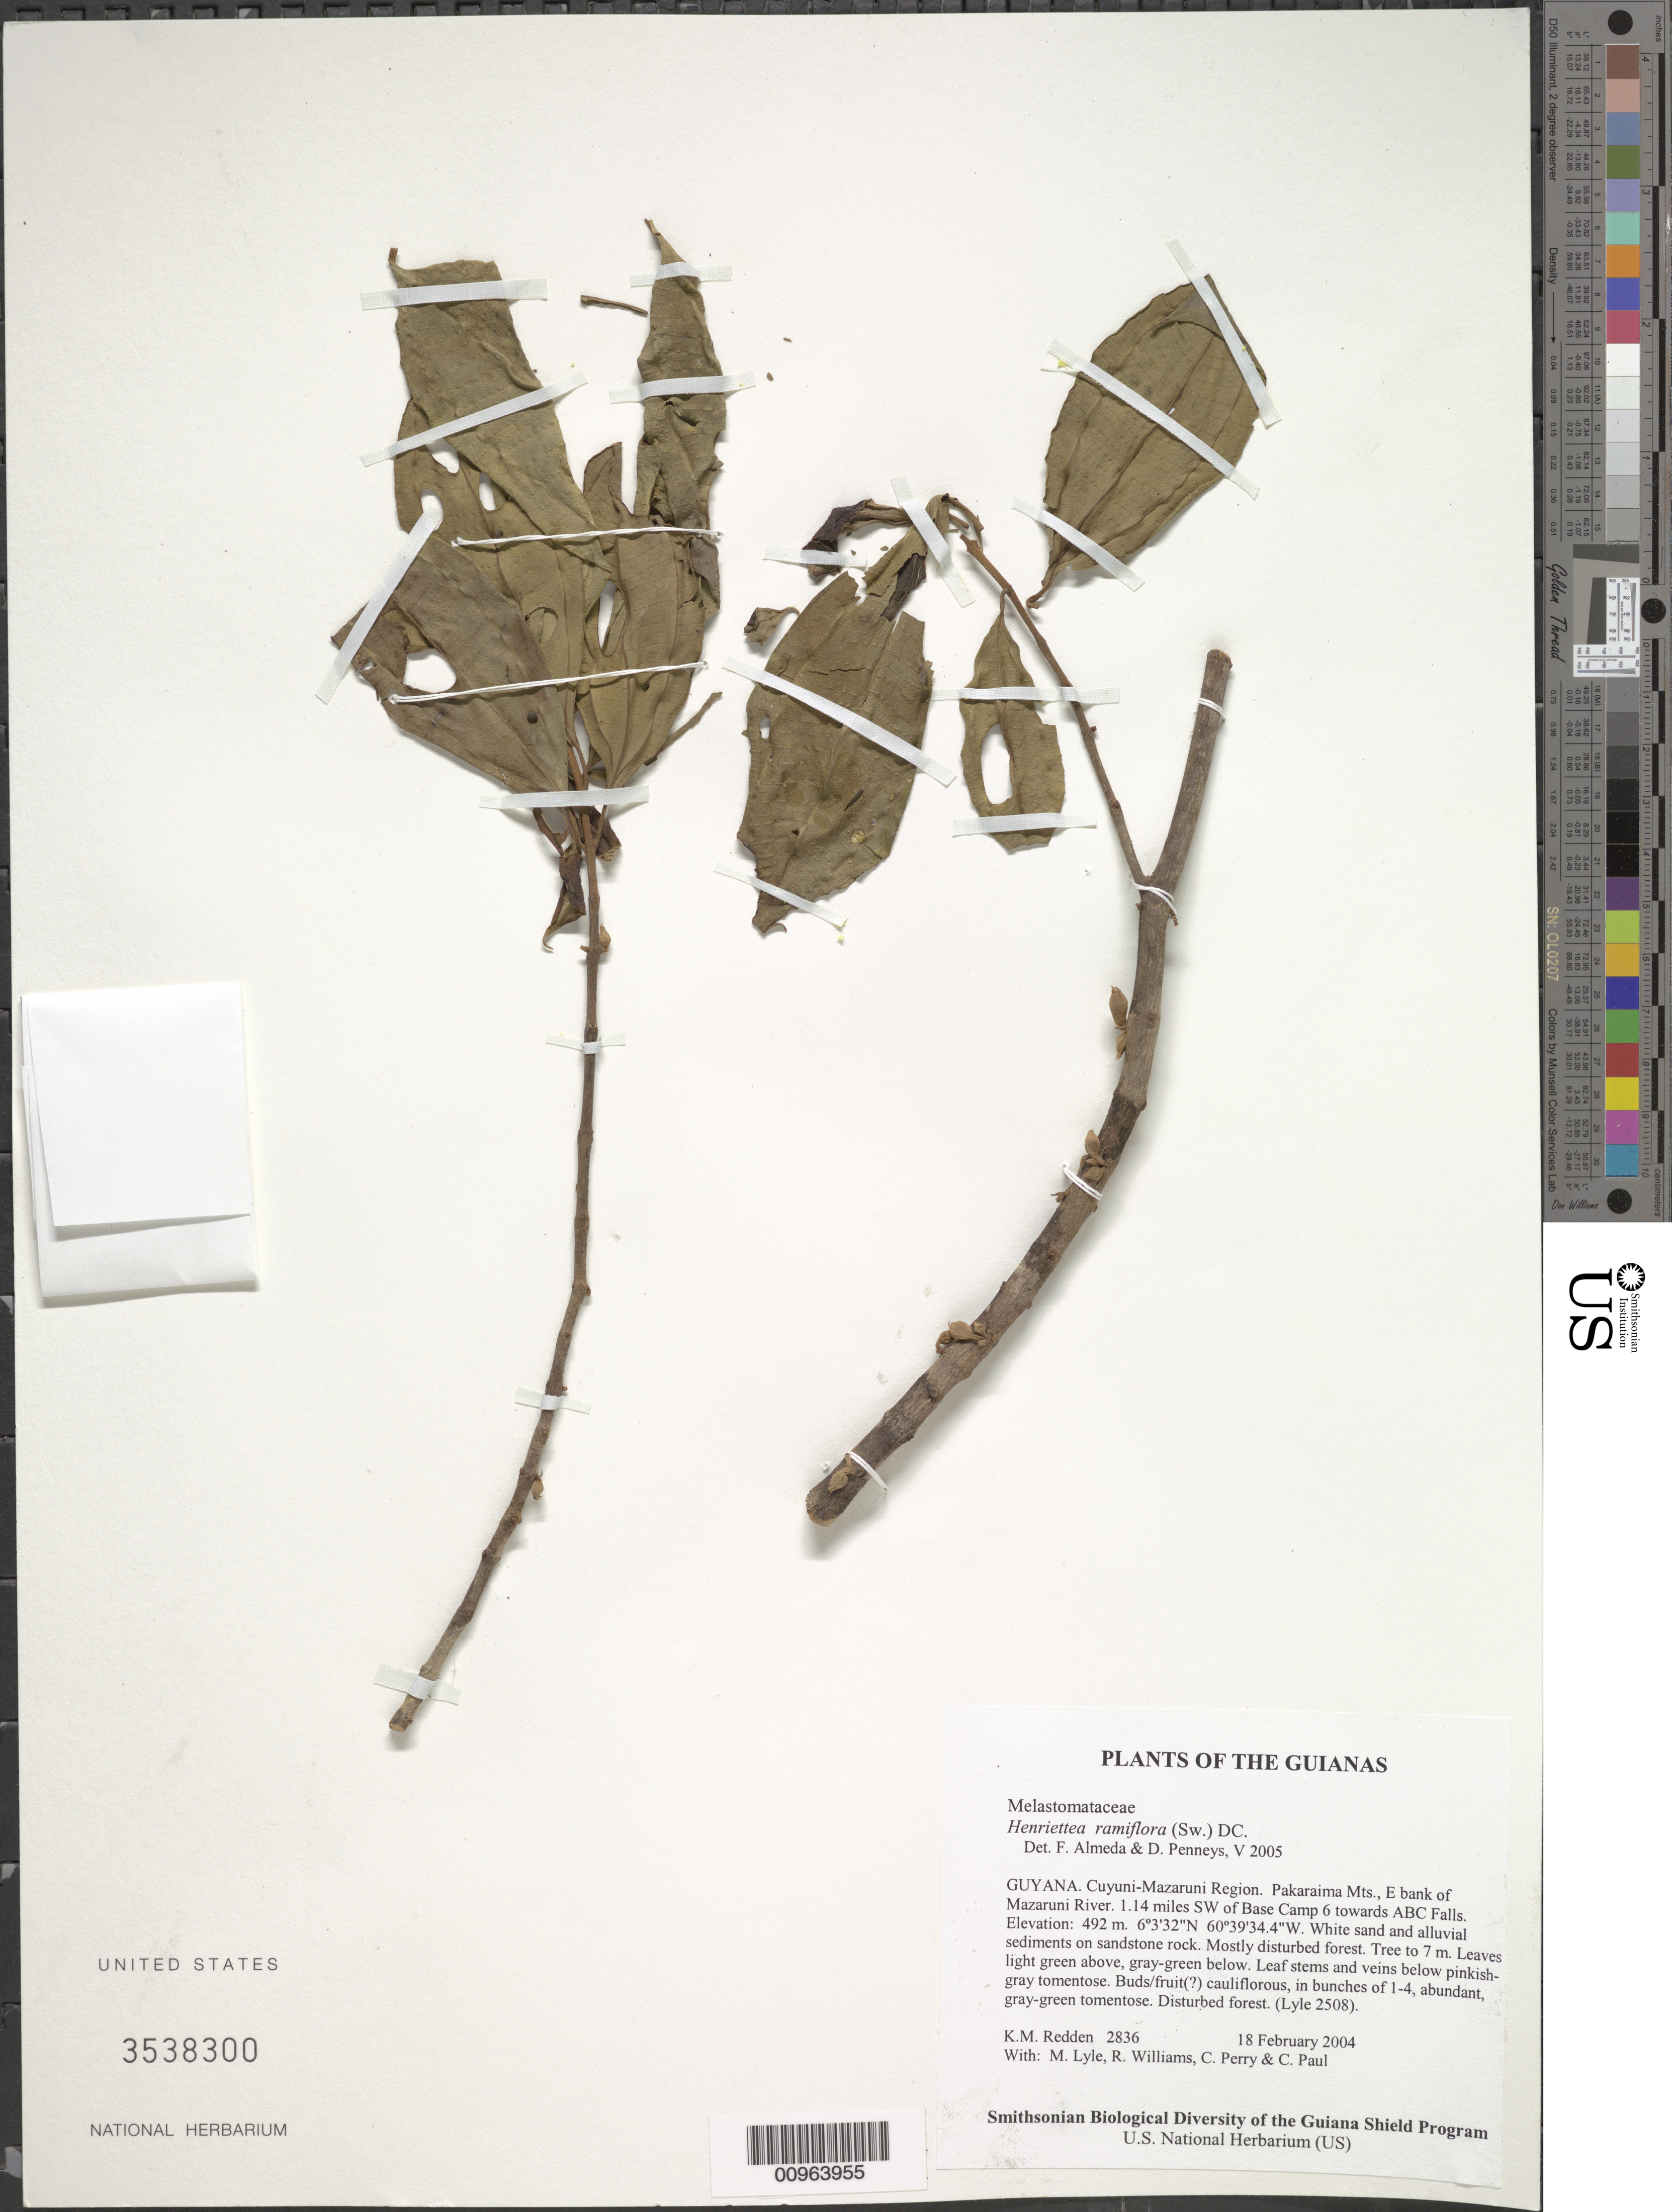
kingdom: Plantae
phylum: Tracheophyta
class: Magnoliopsida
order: Myrtales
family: Melastomataceae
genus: Henriettea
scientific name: Henriettea ramiflora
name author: (Sw.) DC.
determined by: Almeda, F.; Penneys, D. S.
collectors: K. M. Redden, M. Lyle, R. Williams, C. Perry & C. Paul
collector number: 2836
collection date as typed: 18 February 2004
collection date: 2004-02-18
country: Guyana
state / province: Cuyuni-Mazaruni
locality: Pakaraima Mts., E bank of Mazaruni River. 1.14 miles SW of Base Camp 6 towards ABC Falls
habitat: White sand and alluvial sediments on sandstone rock. Mostly disturbed forest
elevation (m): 492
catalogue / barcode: US 3538300